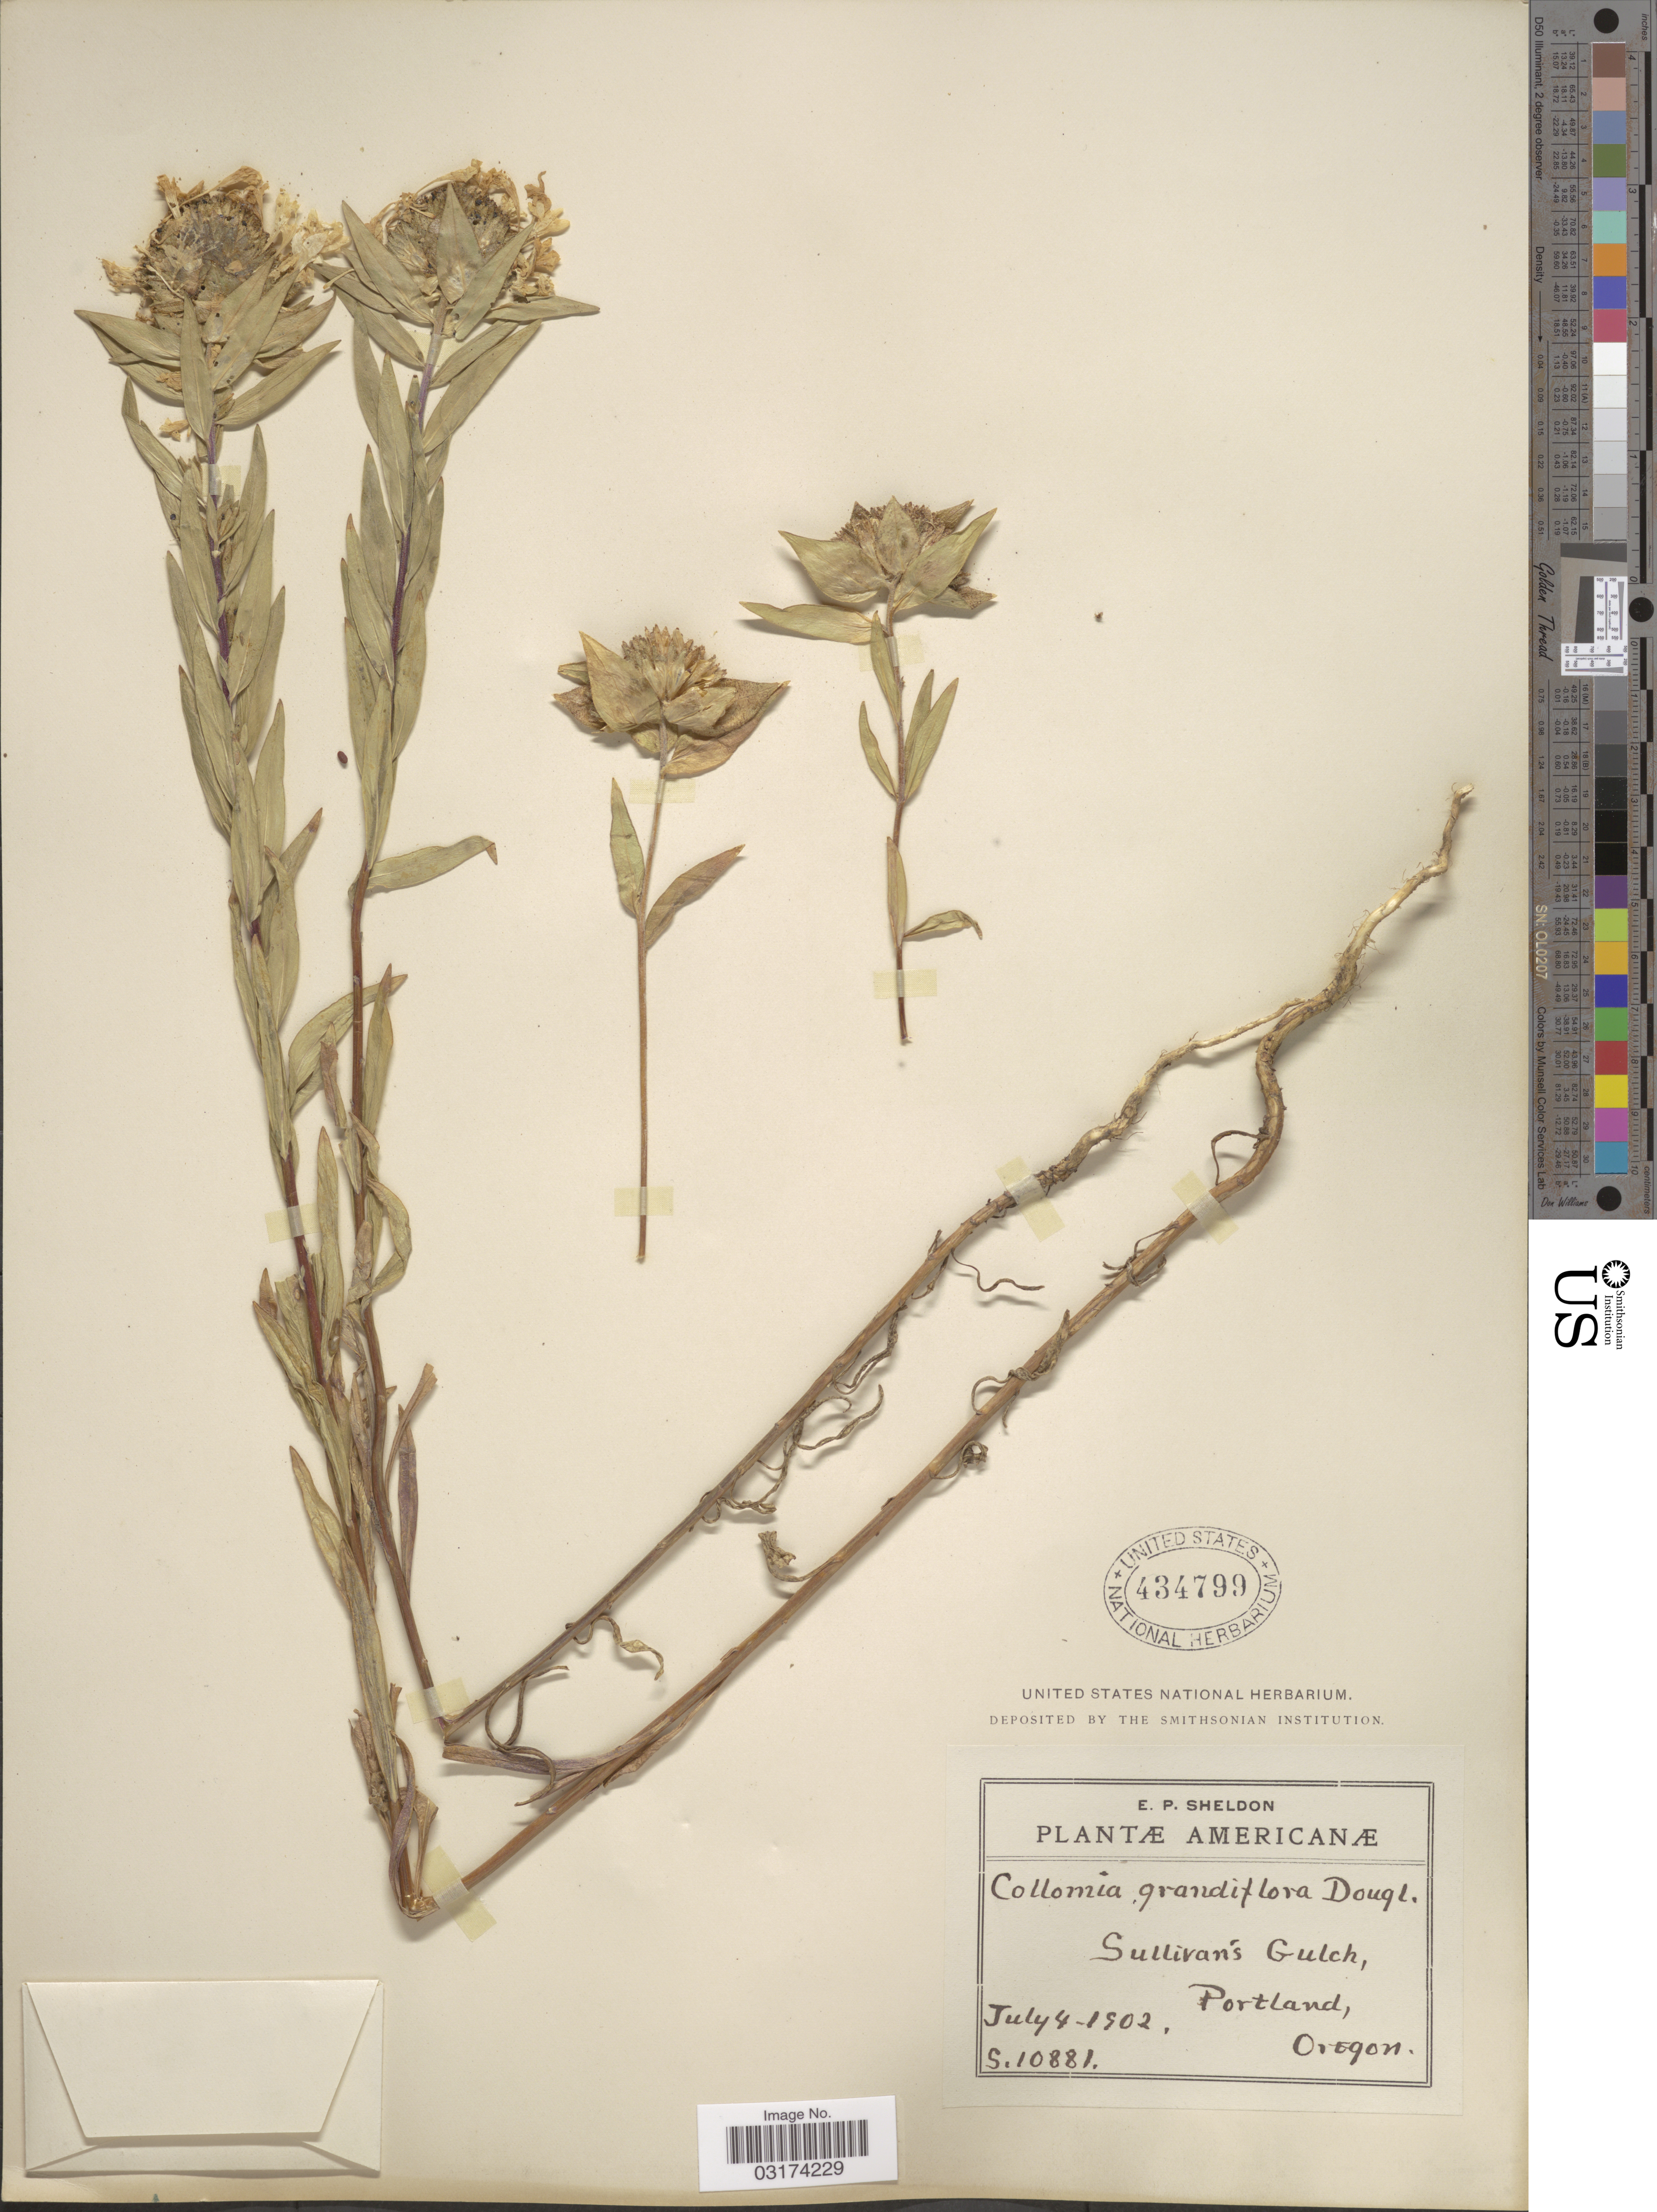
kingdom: Plantae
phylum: Tracheophyta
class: Magnoliopsida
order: Ericales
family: Polemoniaceae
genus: Collomia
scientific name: Collomia grandiflora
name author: Douglas ex Lindl.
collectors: E. P. Sheldon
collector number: S.10881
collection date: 1902-07-04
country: United States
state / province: Oregon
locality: Sullivan's Gulch, Portland.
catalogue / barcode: US 434799